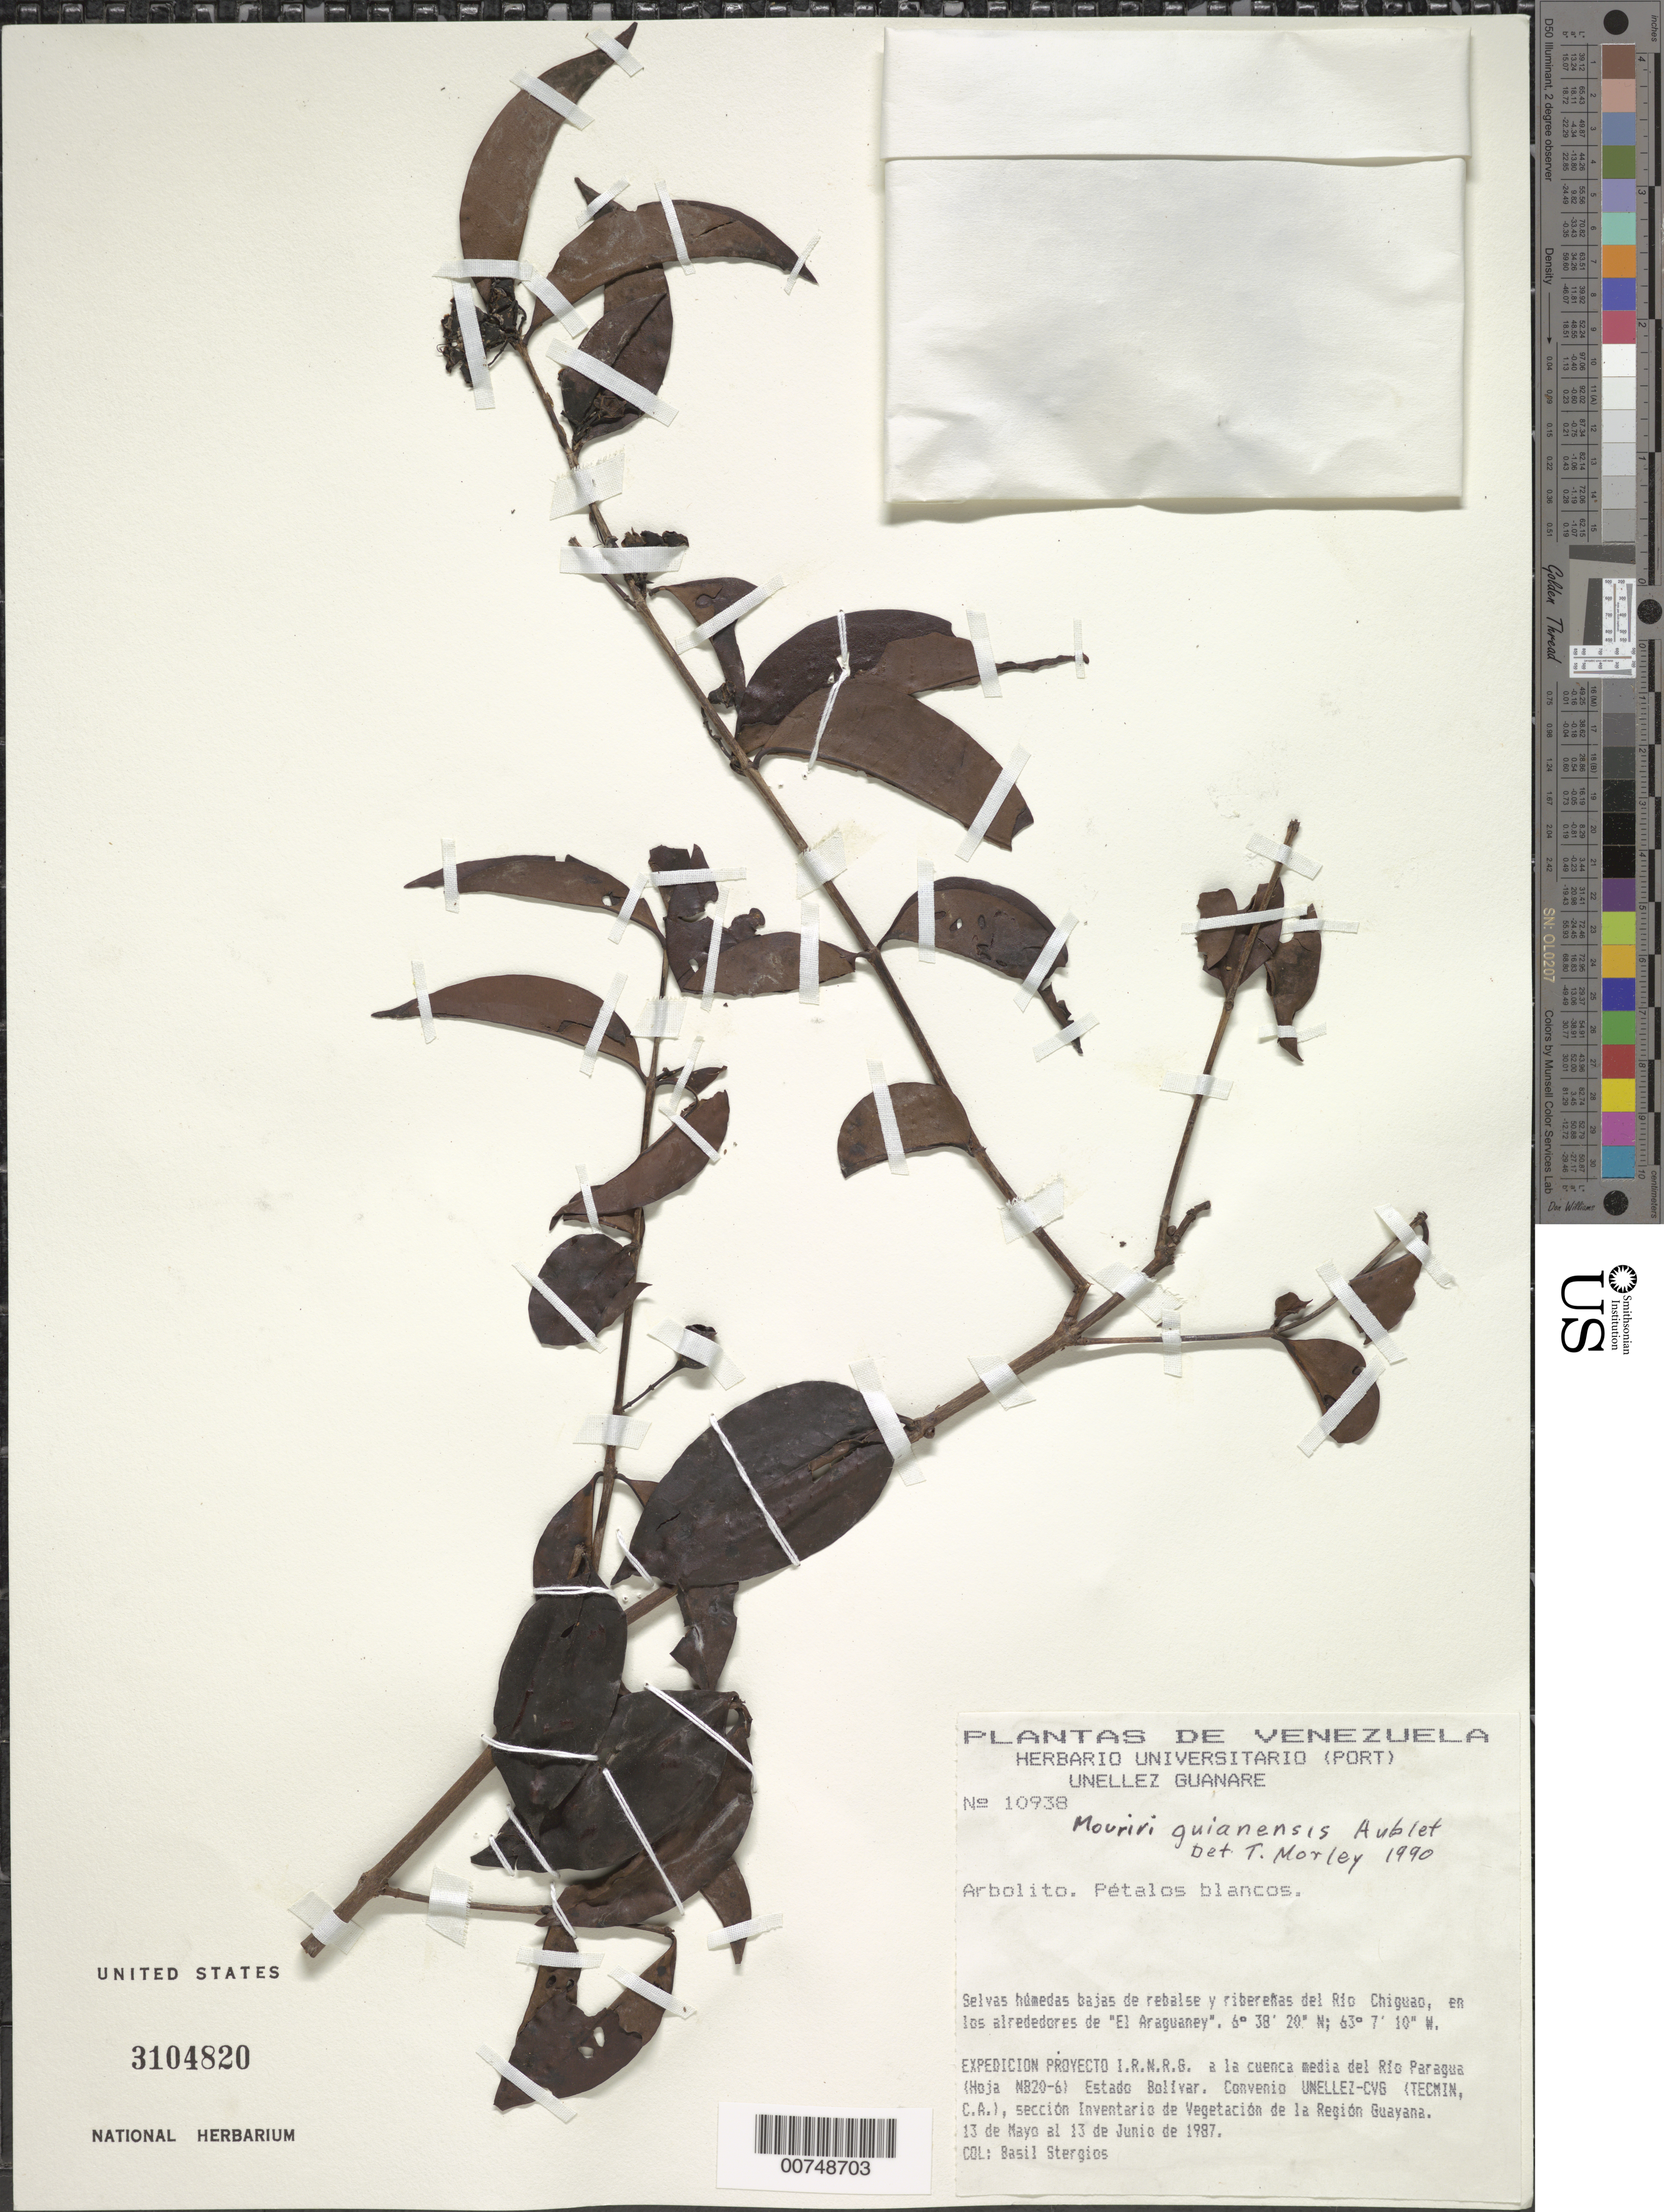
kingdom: Plantae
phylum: Tracheophyta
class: Magnoliopsida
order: Myrtales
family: Melastomataceae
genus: Mouriri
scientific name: Mouriri guianensis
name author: Aubl.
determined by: Morley, T.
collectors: B. G. Stergios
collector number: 10938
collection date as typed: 13-May-87 to 13-Jun-87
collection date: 1987-05-13/1987-06-13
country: Venezuela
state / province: Bolívar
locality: Río Chiguao, "El Araguaney"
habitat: Selvas húmedas bajas de rebalse y riberenas del río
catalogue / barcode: US 3104820